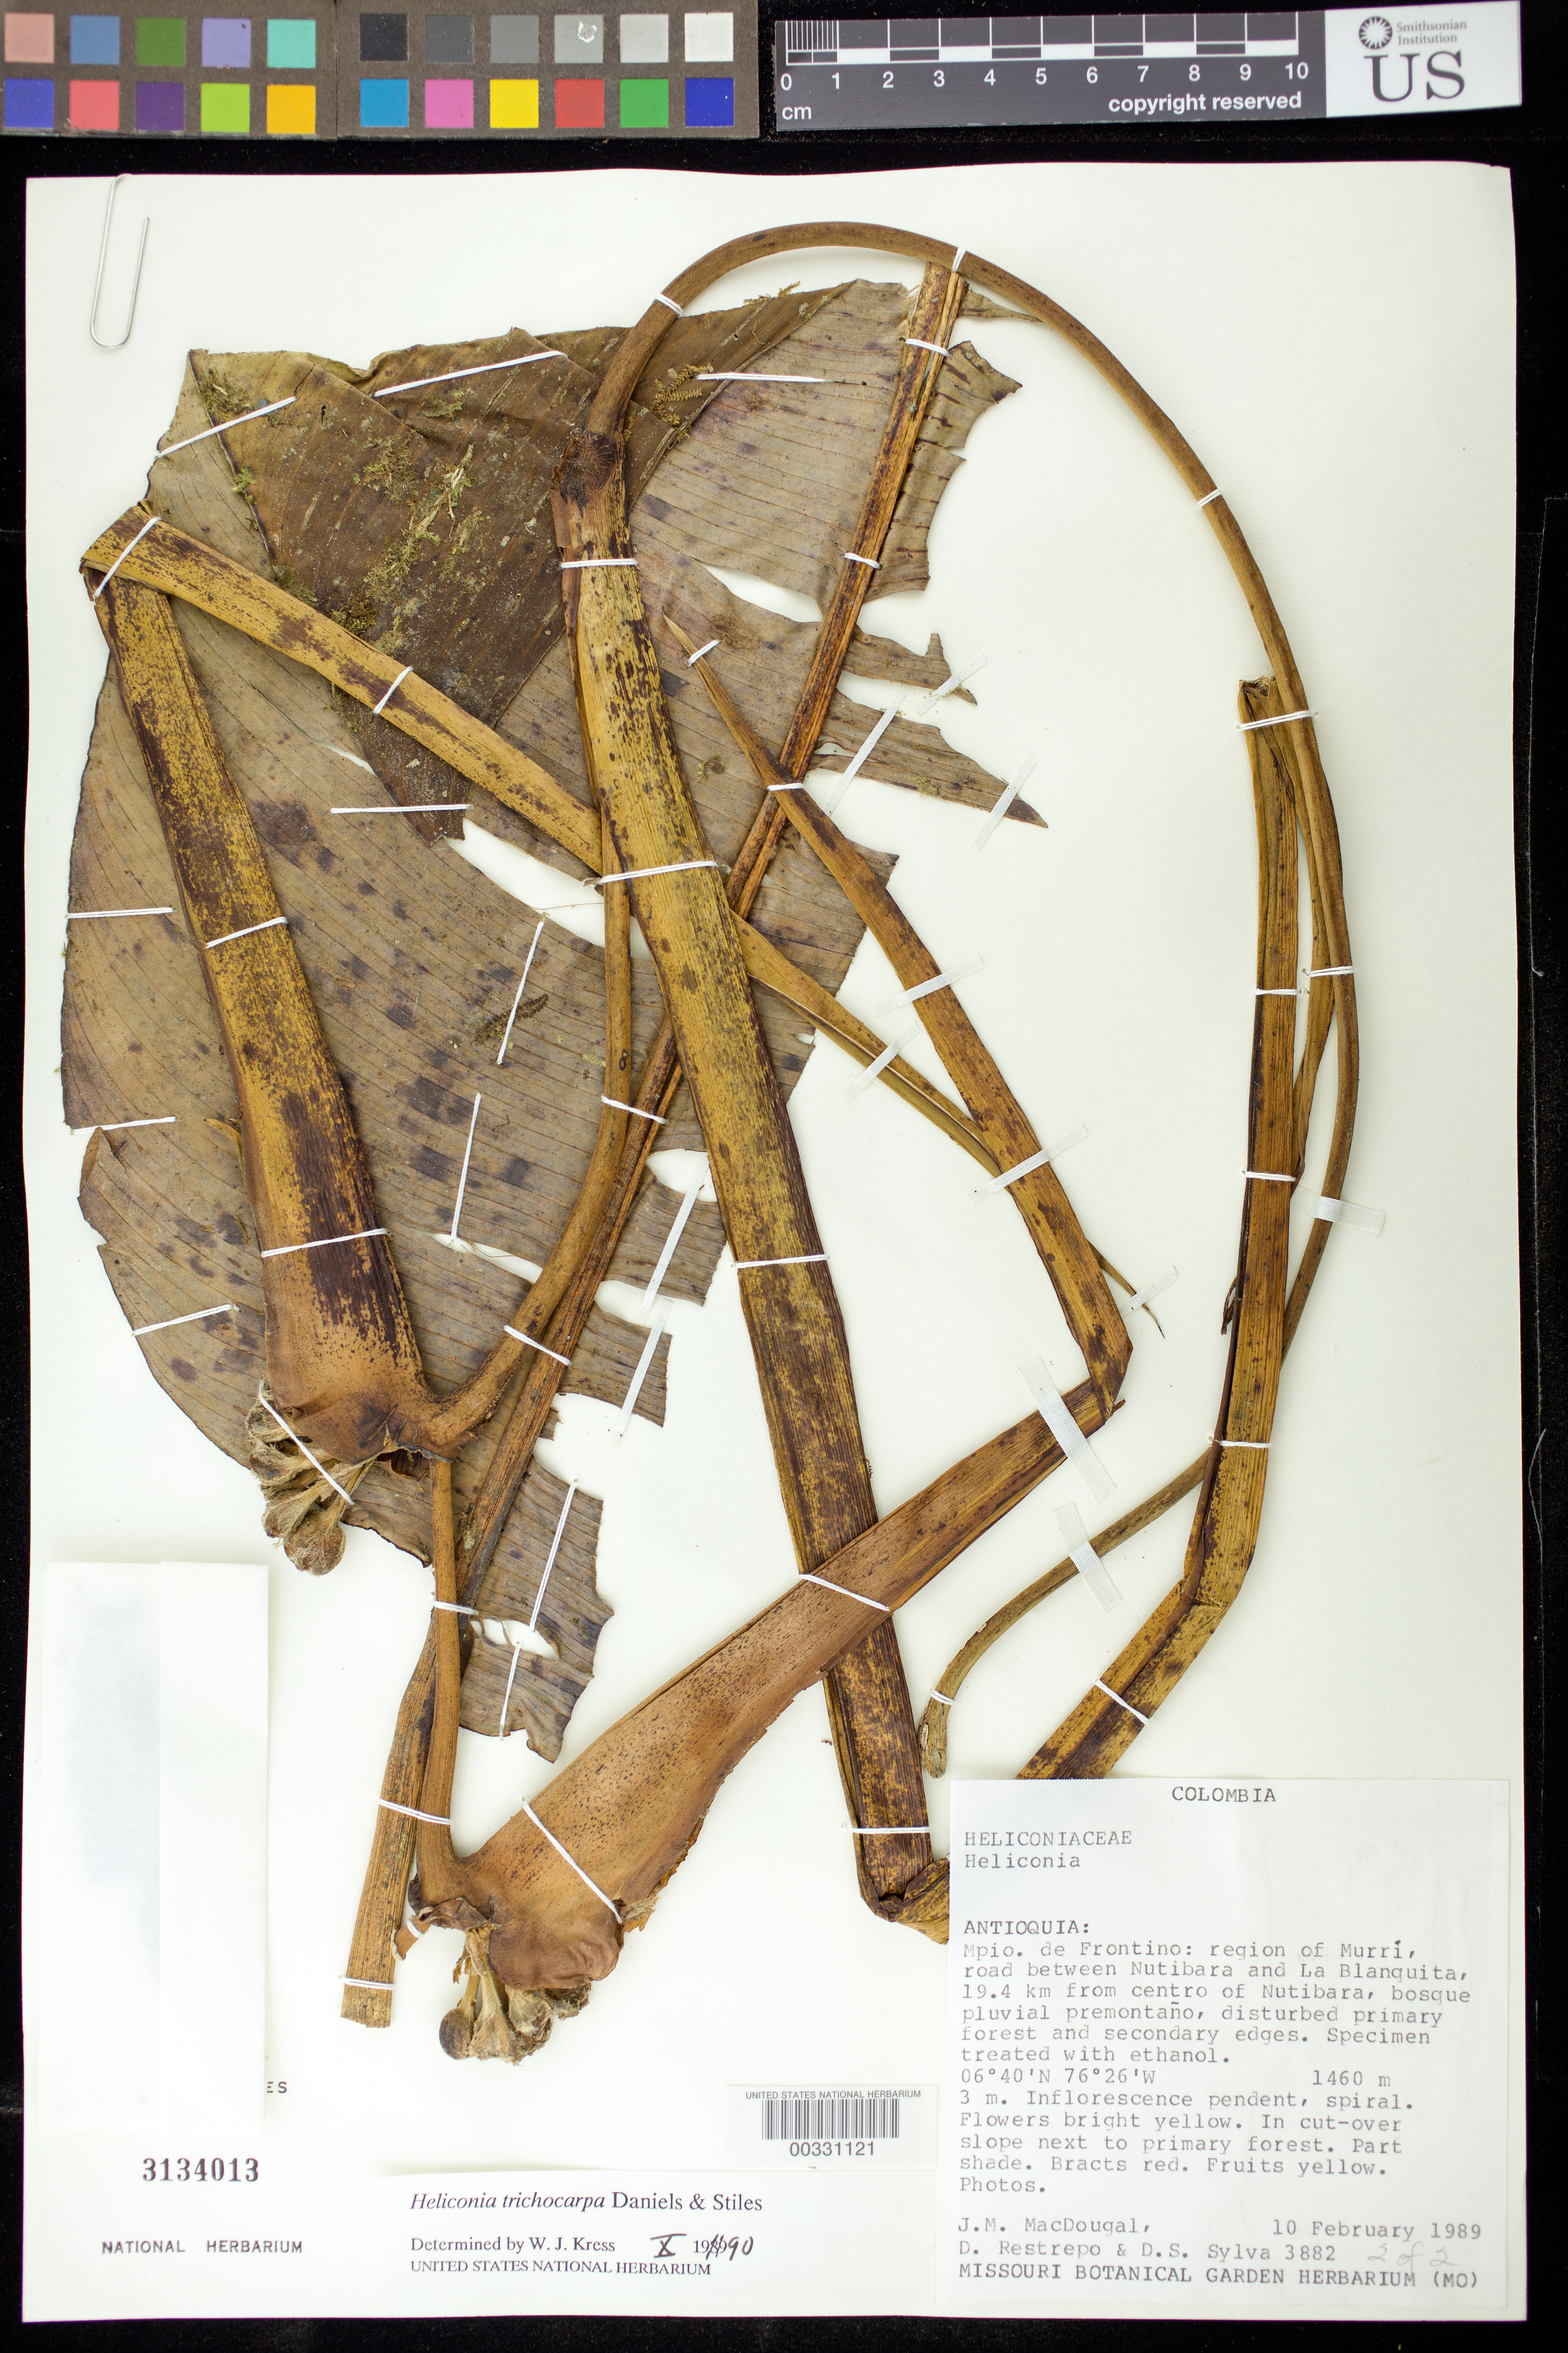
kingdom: Plantae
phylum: Tracheophyta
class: Liliopsida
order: Zingiberales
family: Heliconiaceae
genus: Heliconia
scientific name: Heliconia trichocarpa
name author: G.S. Daniels & F.G. Stiles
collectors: J. M. MacDougal, D. Restrepo & D. Sylva S.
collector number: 3882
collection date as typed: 10 Feb 1989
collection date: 1989-02-10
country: Colombia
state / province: Antioquia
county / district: Frontino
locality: Mun of Frontino, region of Murri, road between Nutibara and la Blanquita, 19.4 km from Centro of Nutibara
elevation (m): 1460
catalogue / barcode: US 3134013